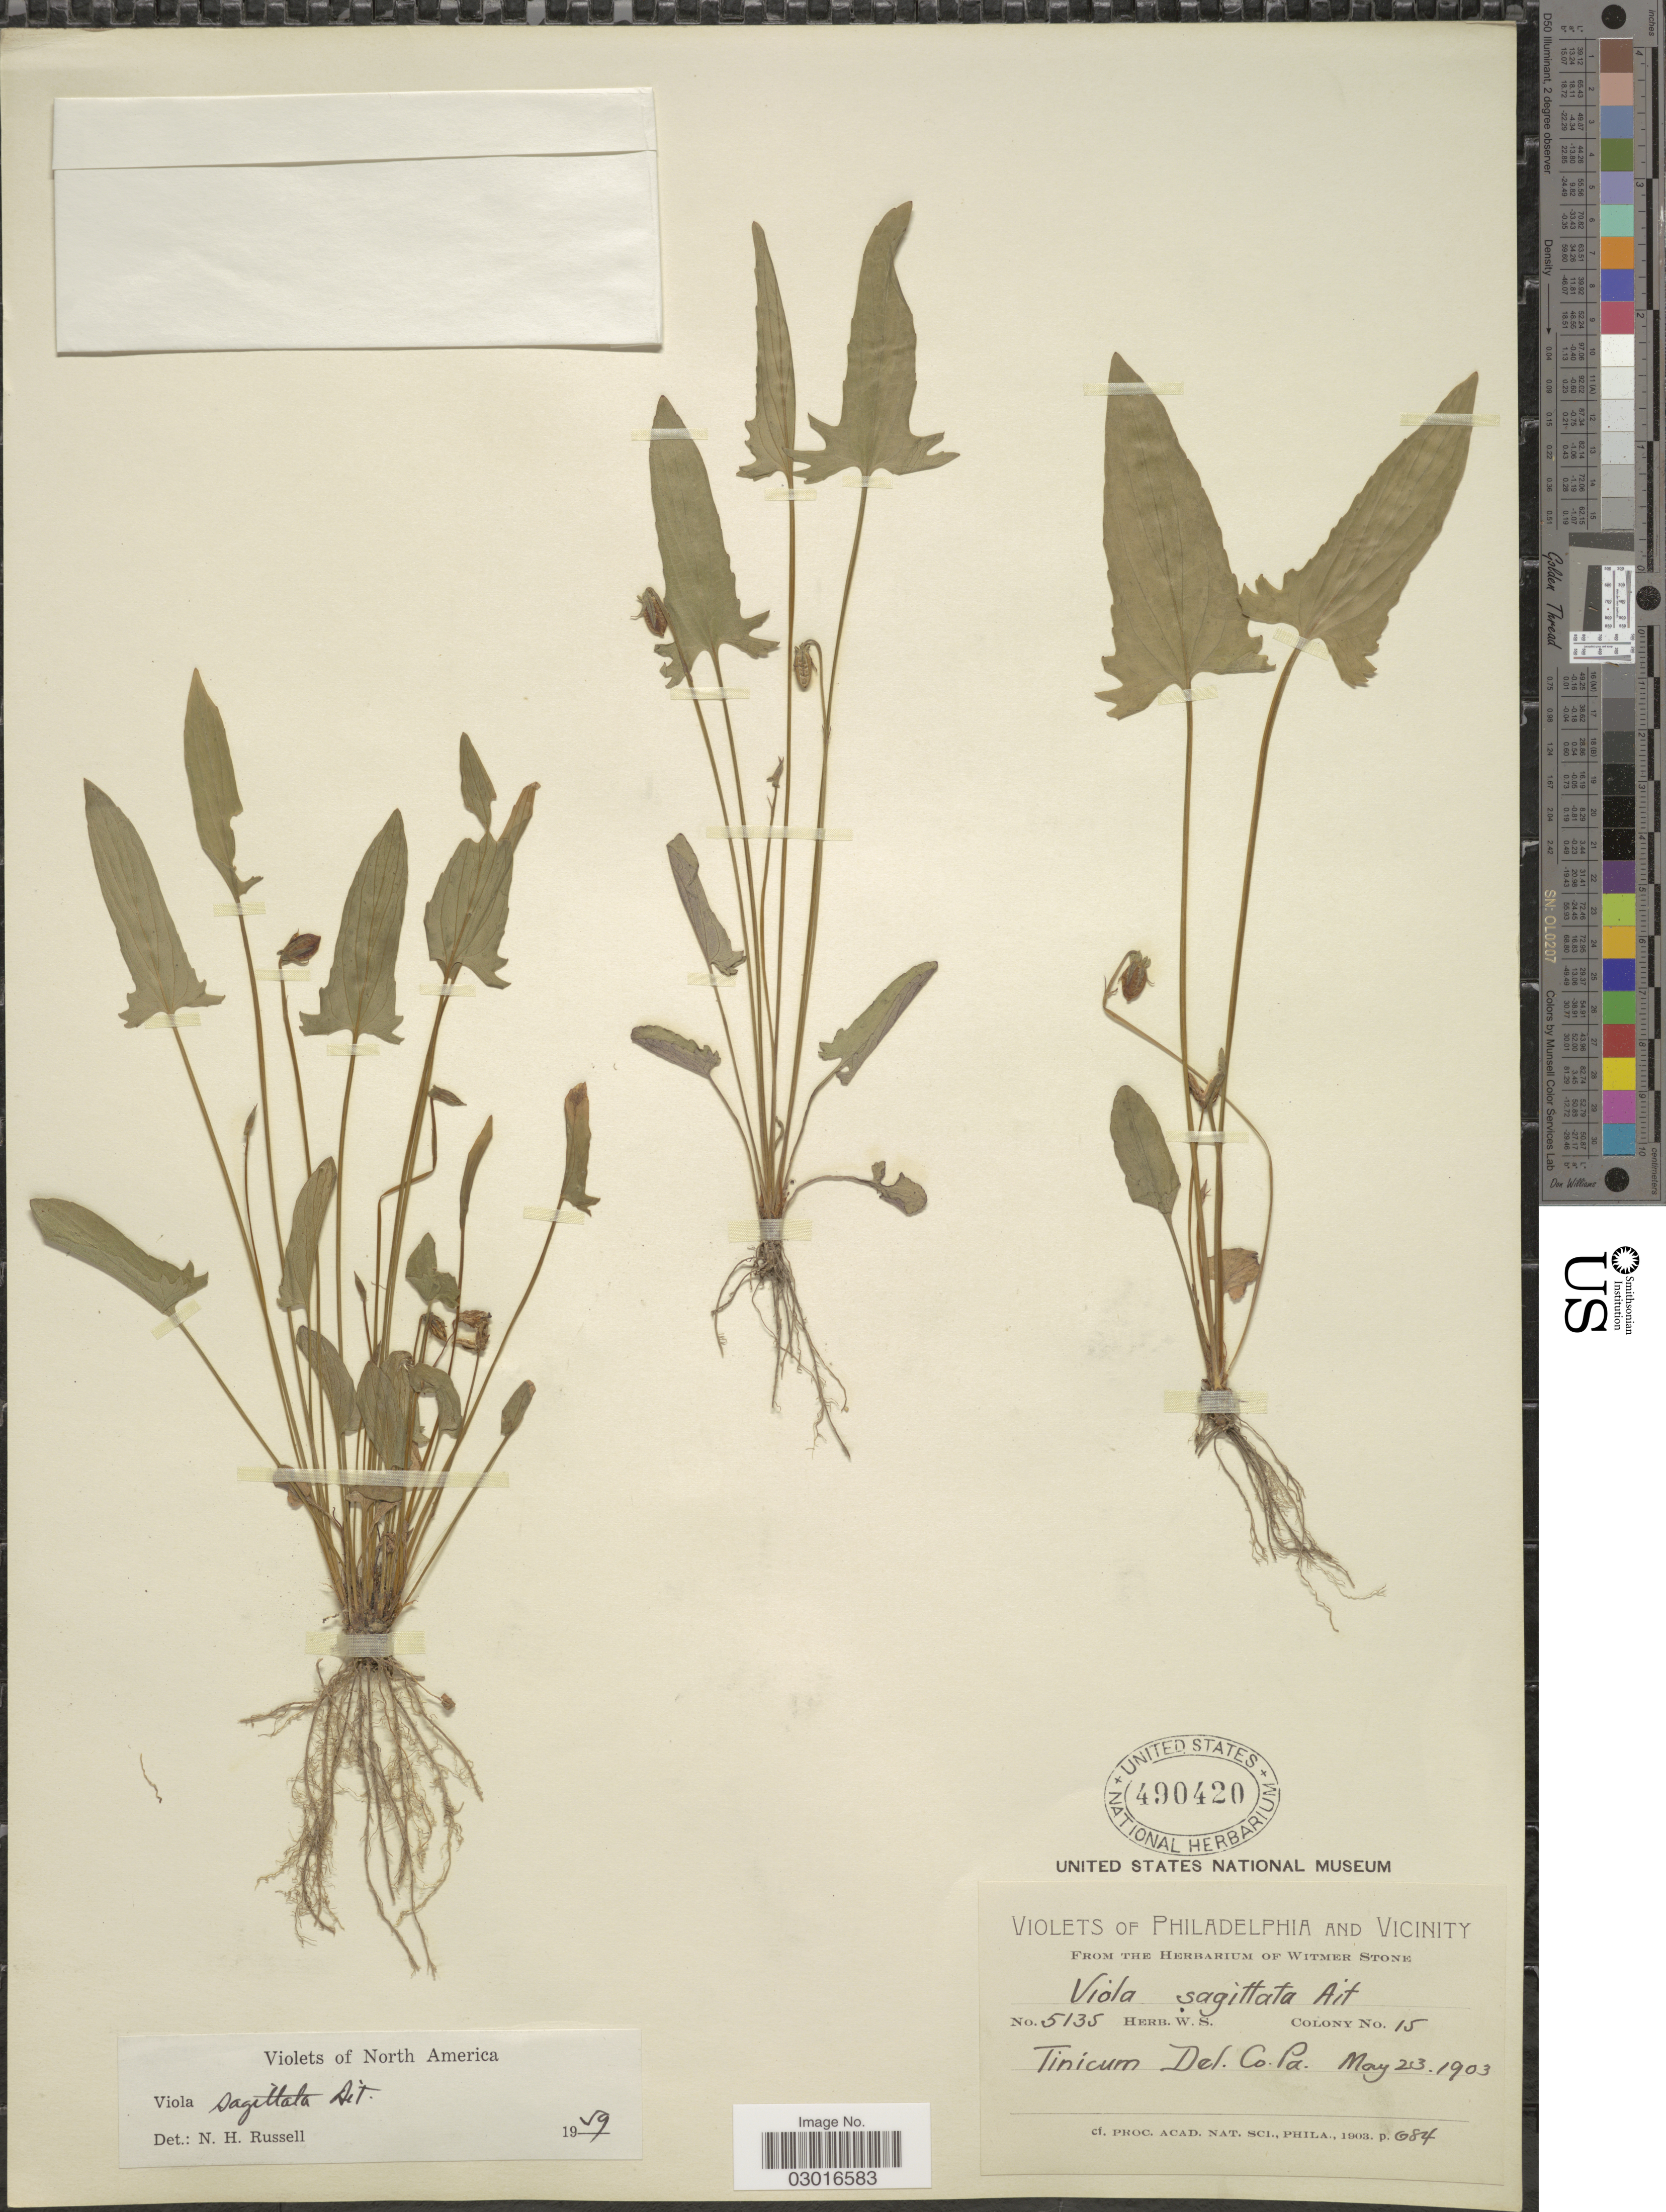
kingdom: Plantae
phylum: Tracheophyta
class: Magnoliopsida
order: Malpighiales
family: Violaceae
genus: Viola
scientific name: Viola sagittata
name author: Aiton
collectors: Ex herb Witmer Stone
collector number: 5135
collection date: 1903-05-23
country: United States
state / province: Pennsylvania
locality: Philadelphia and Vicinity. Tinicum, Del Co.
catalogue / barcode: US 490420